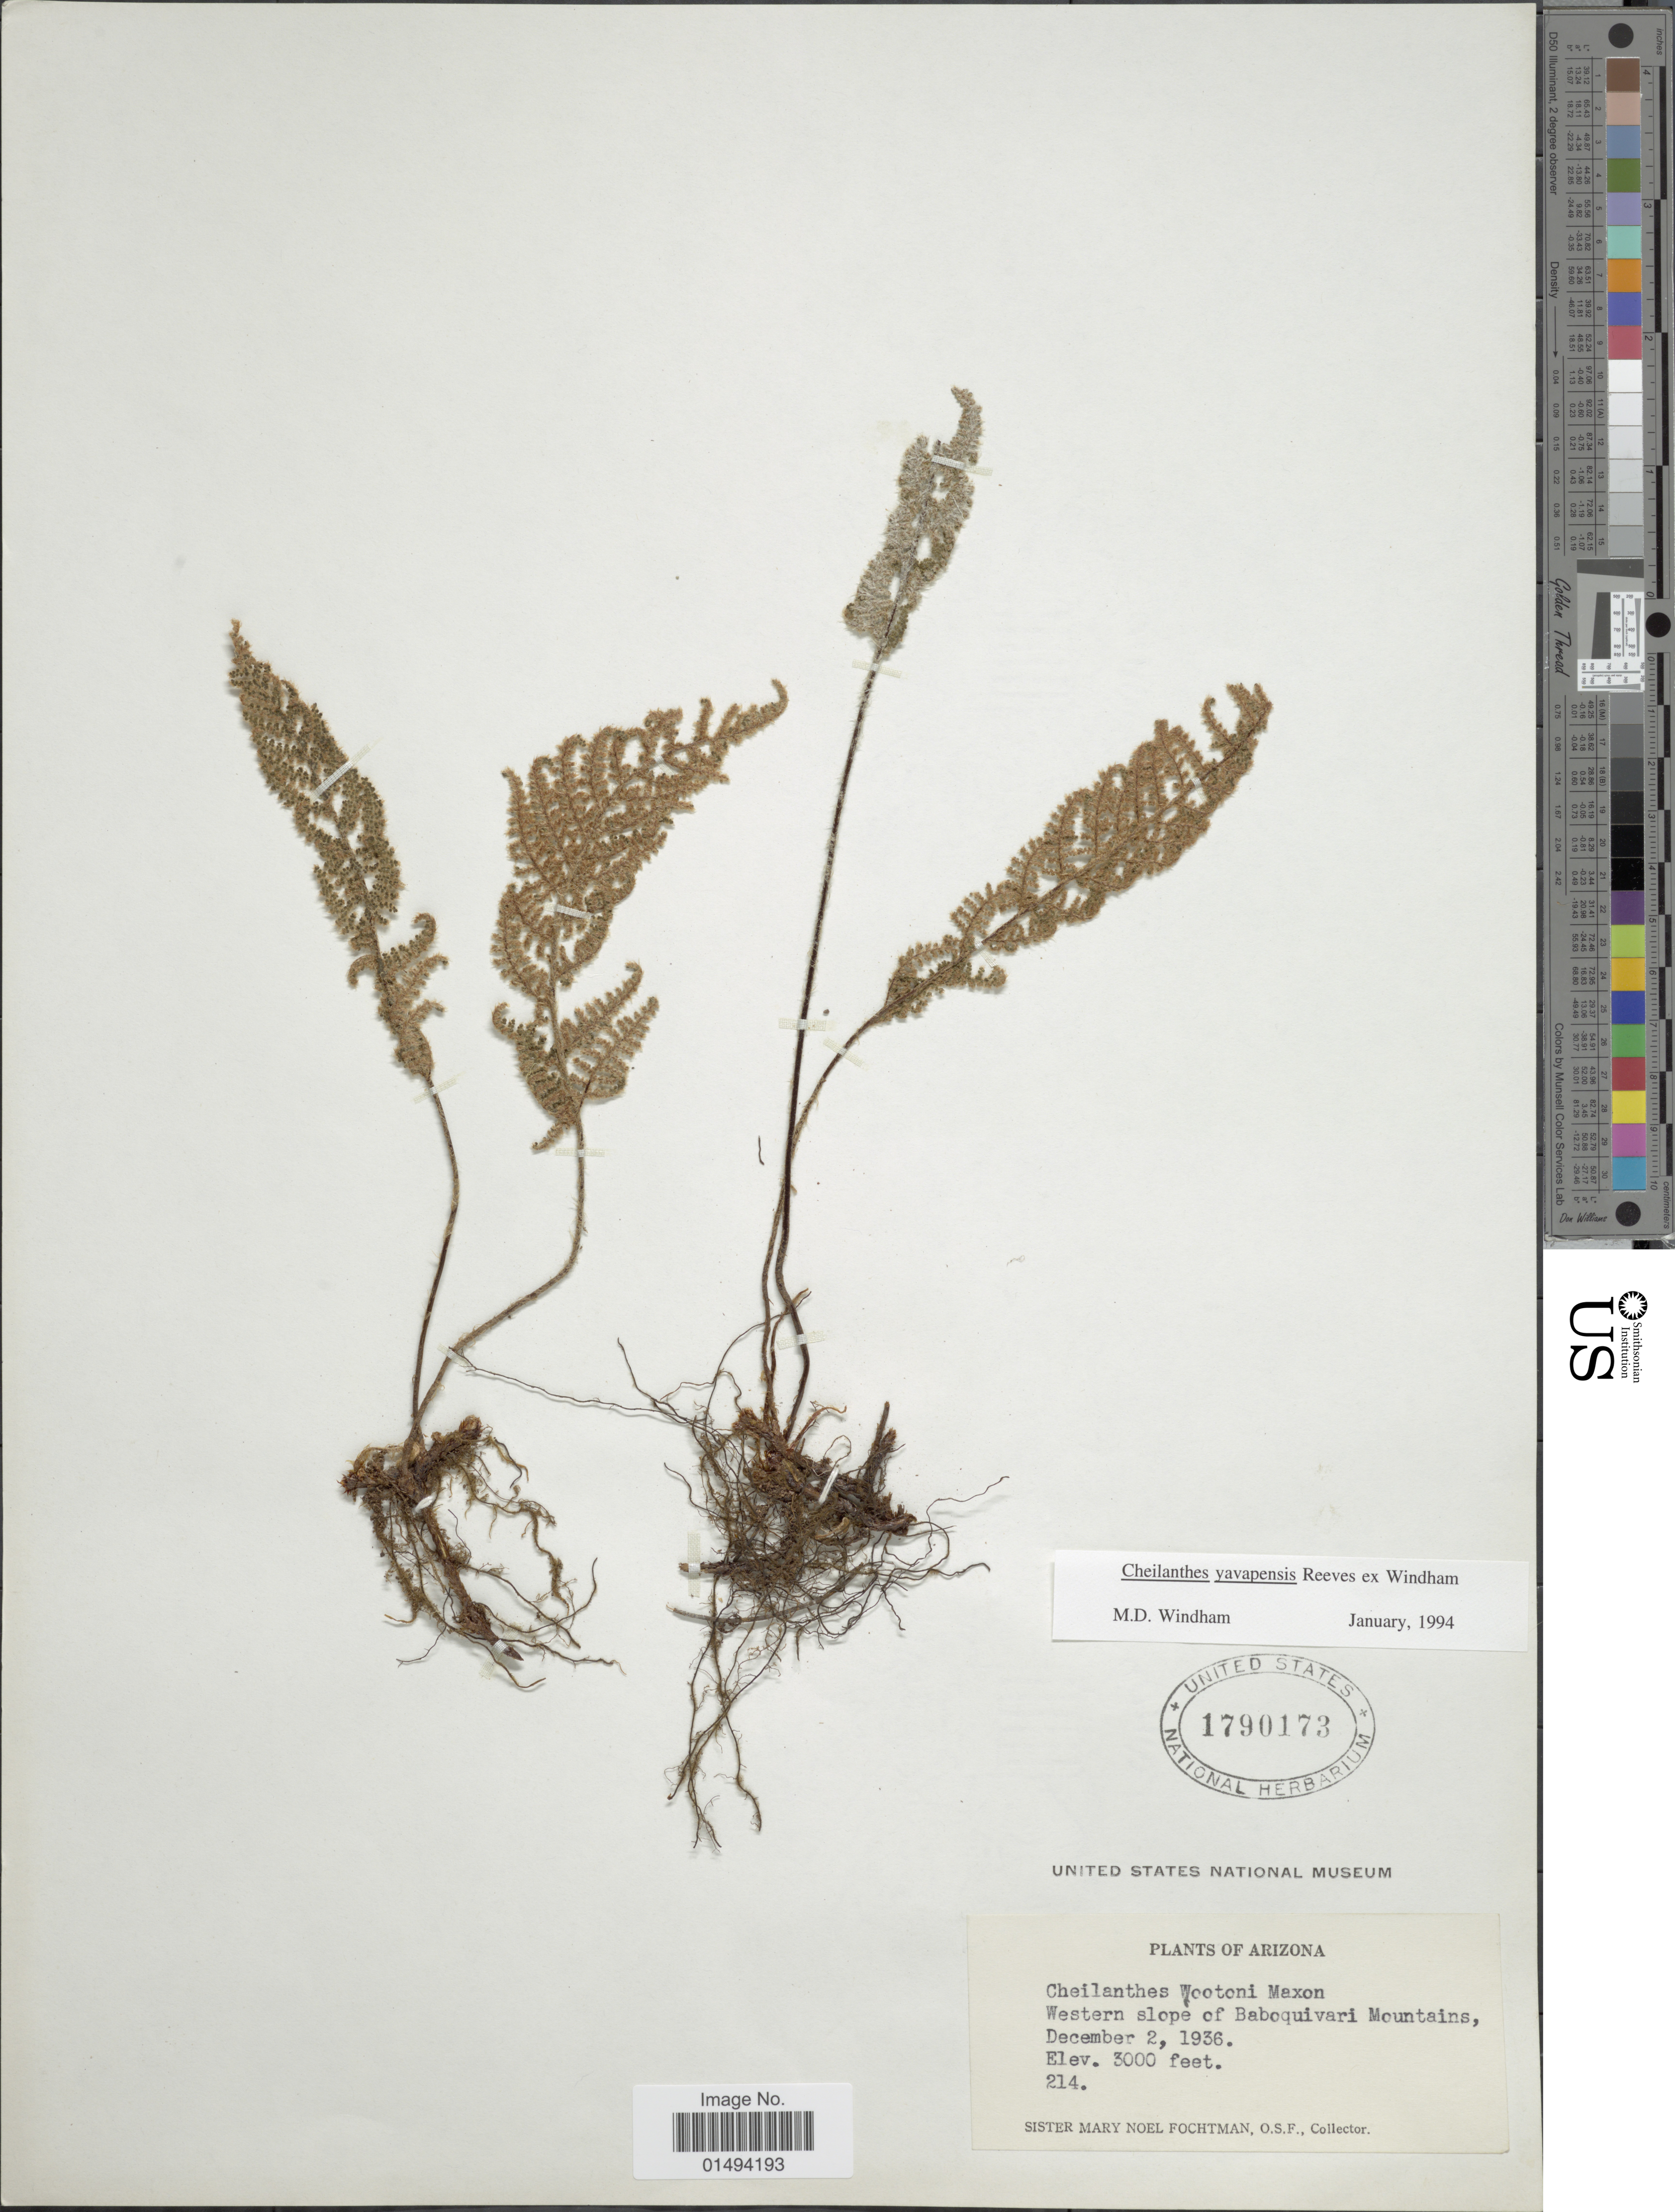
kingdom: Plantae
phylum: Tracheophyta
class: Polypodiopsida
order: Polypodiales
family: Pteridaceae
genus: Myriopteris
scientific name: Myriopteris yavapensis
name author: (T. Reeves ex Windham) Grusz & Windham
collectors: M. N. Fochtman & O. S. F.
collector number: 214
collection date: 1936-12-02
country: United States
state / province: Arizona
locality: Arizona, Western slope of Baboquivari Mountains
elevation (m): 914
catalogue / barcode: US 1790173